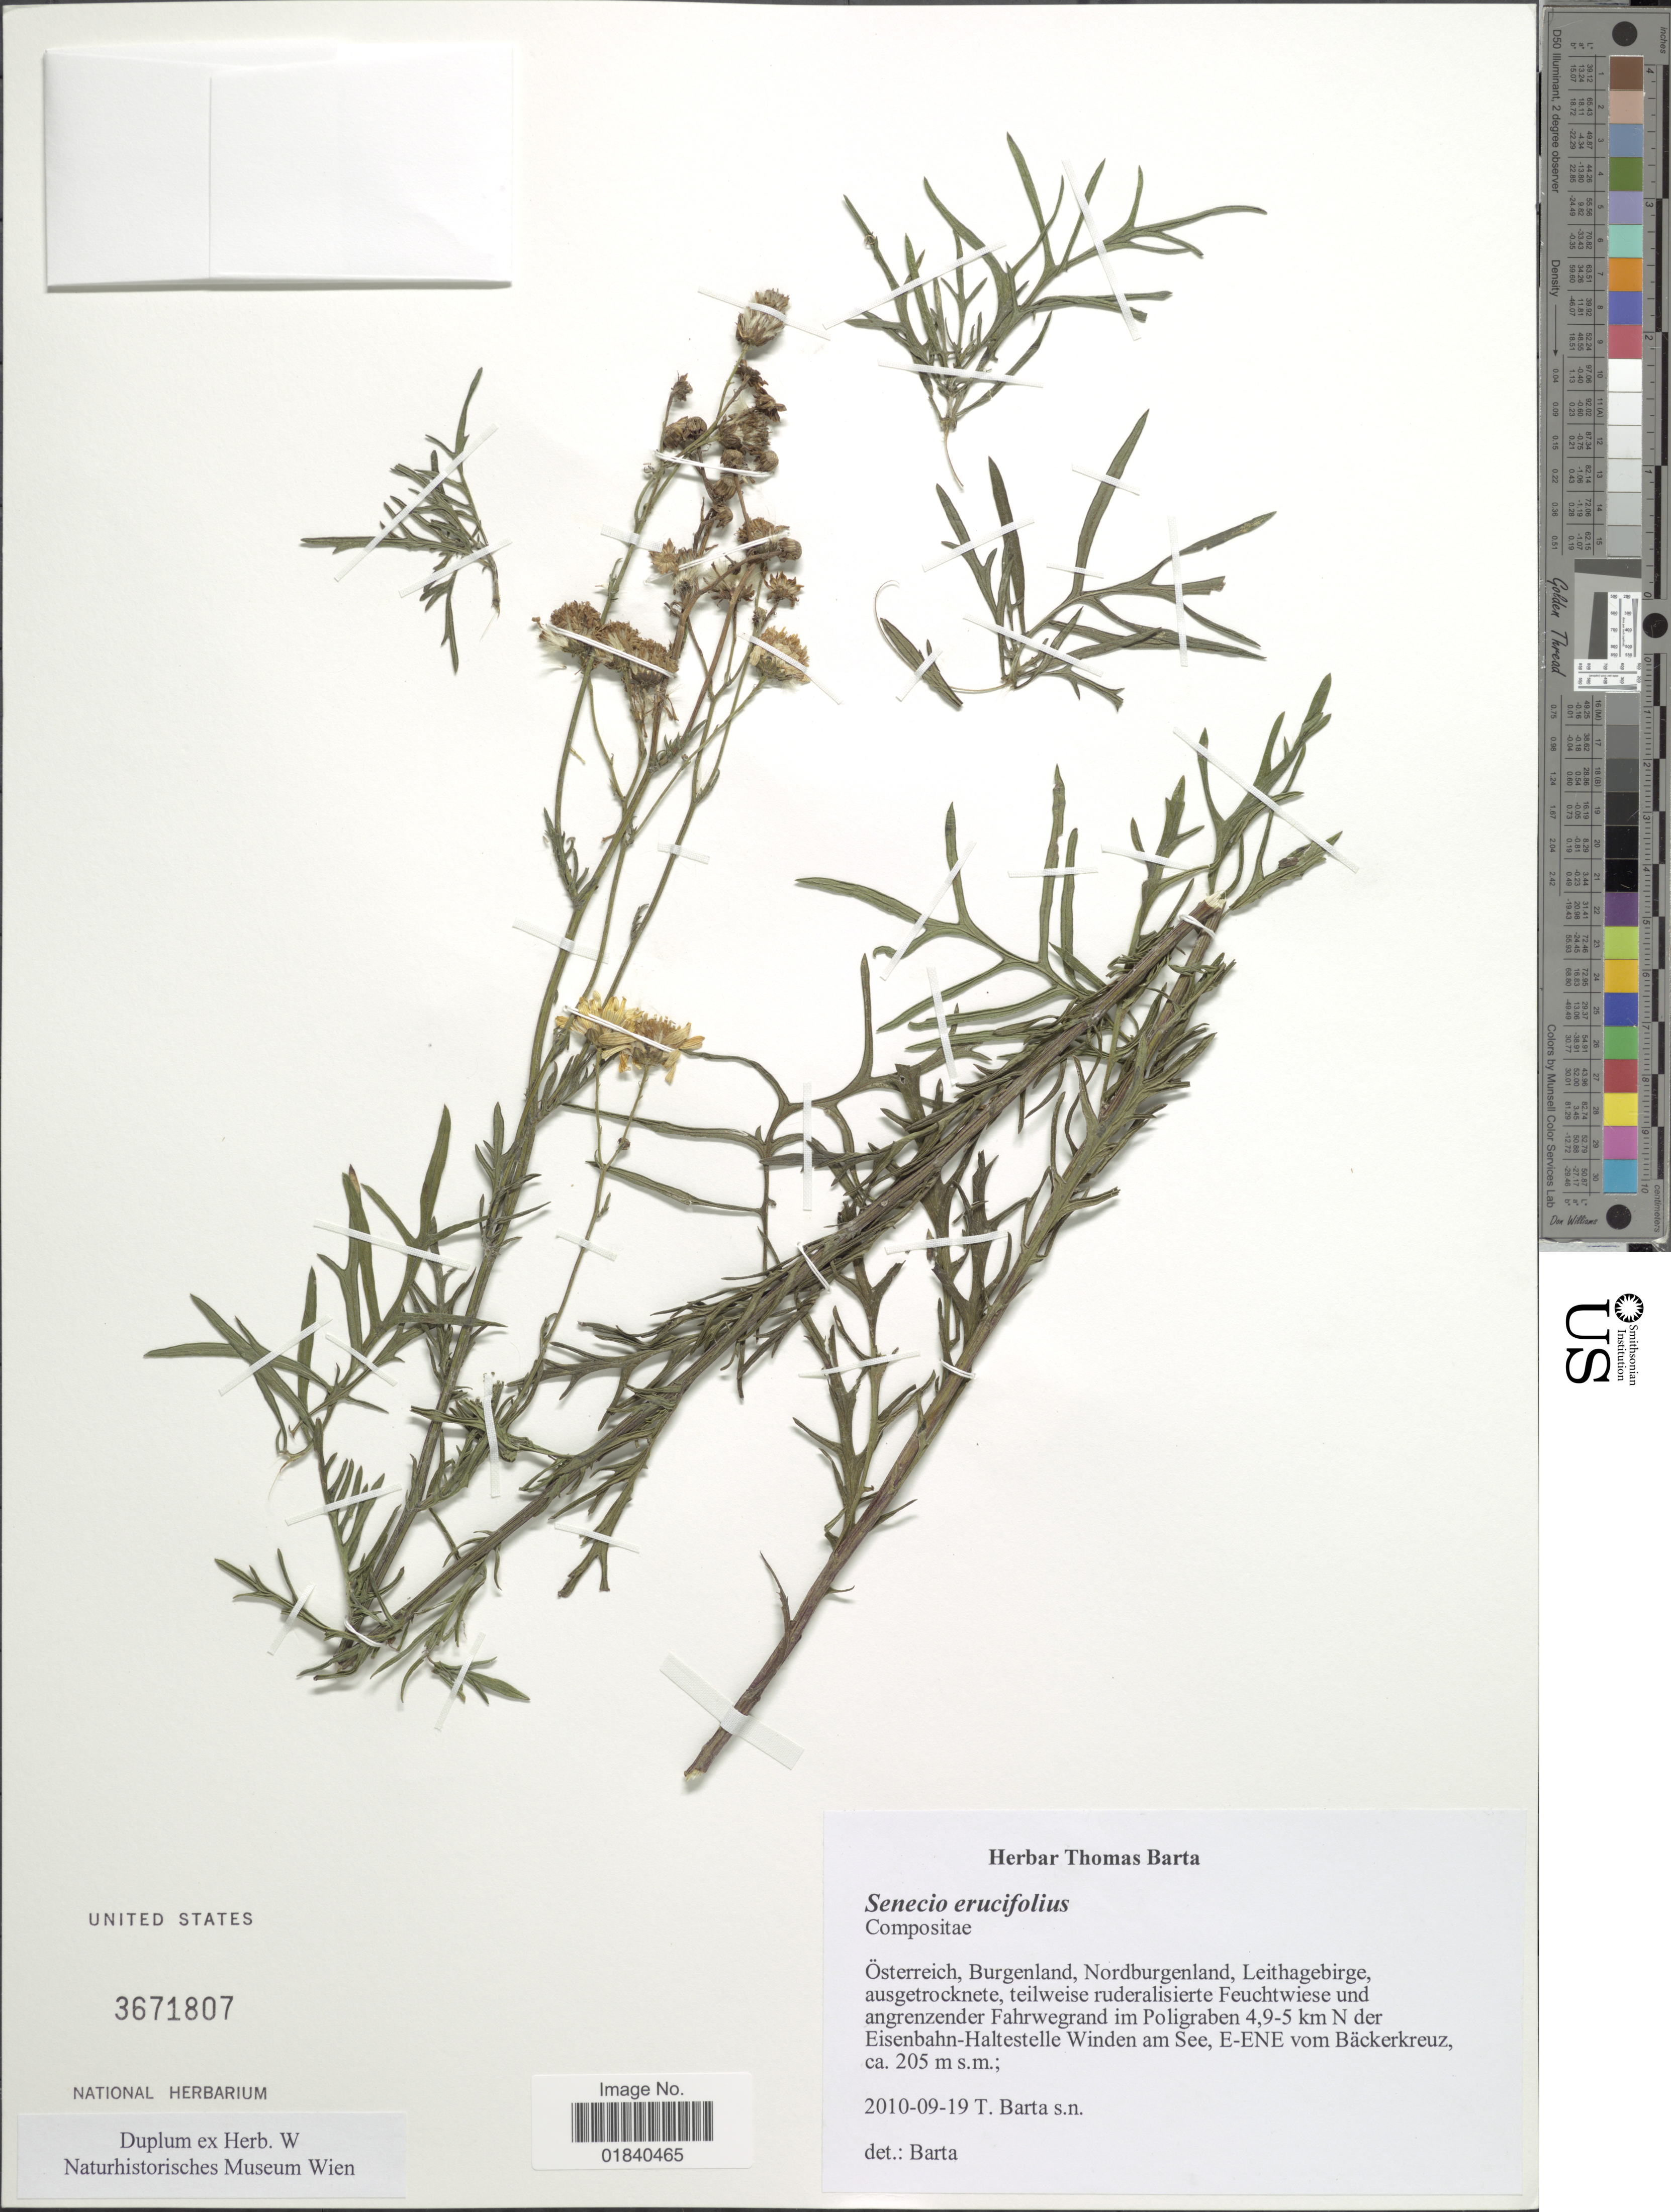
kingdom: Plantae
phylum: Tracheophyta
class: Magnoliopsida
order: Asterales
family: Asteraceae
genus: Jacobaea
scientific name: Jacobaea erucifolia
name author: (L.) G. Gaertn. et al.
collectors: T. Barta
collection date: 2010-09-19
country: Austria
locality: Osterreich, Burgenland, Nordburgenland, Leithagebirge ausgetrocknete, teilweise ruderalisierte Feuchtwiese und angrenzender Fahrwegrand im poligraben 4,9-5 km N der Esienbahn-Haltestelle Winden am See, E-ENE vom Backerkreuz.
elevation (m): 205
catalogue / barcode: US 3671807